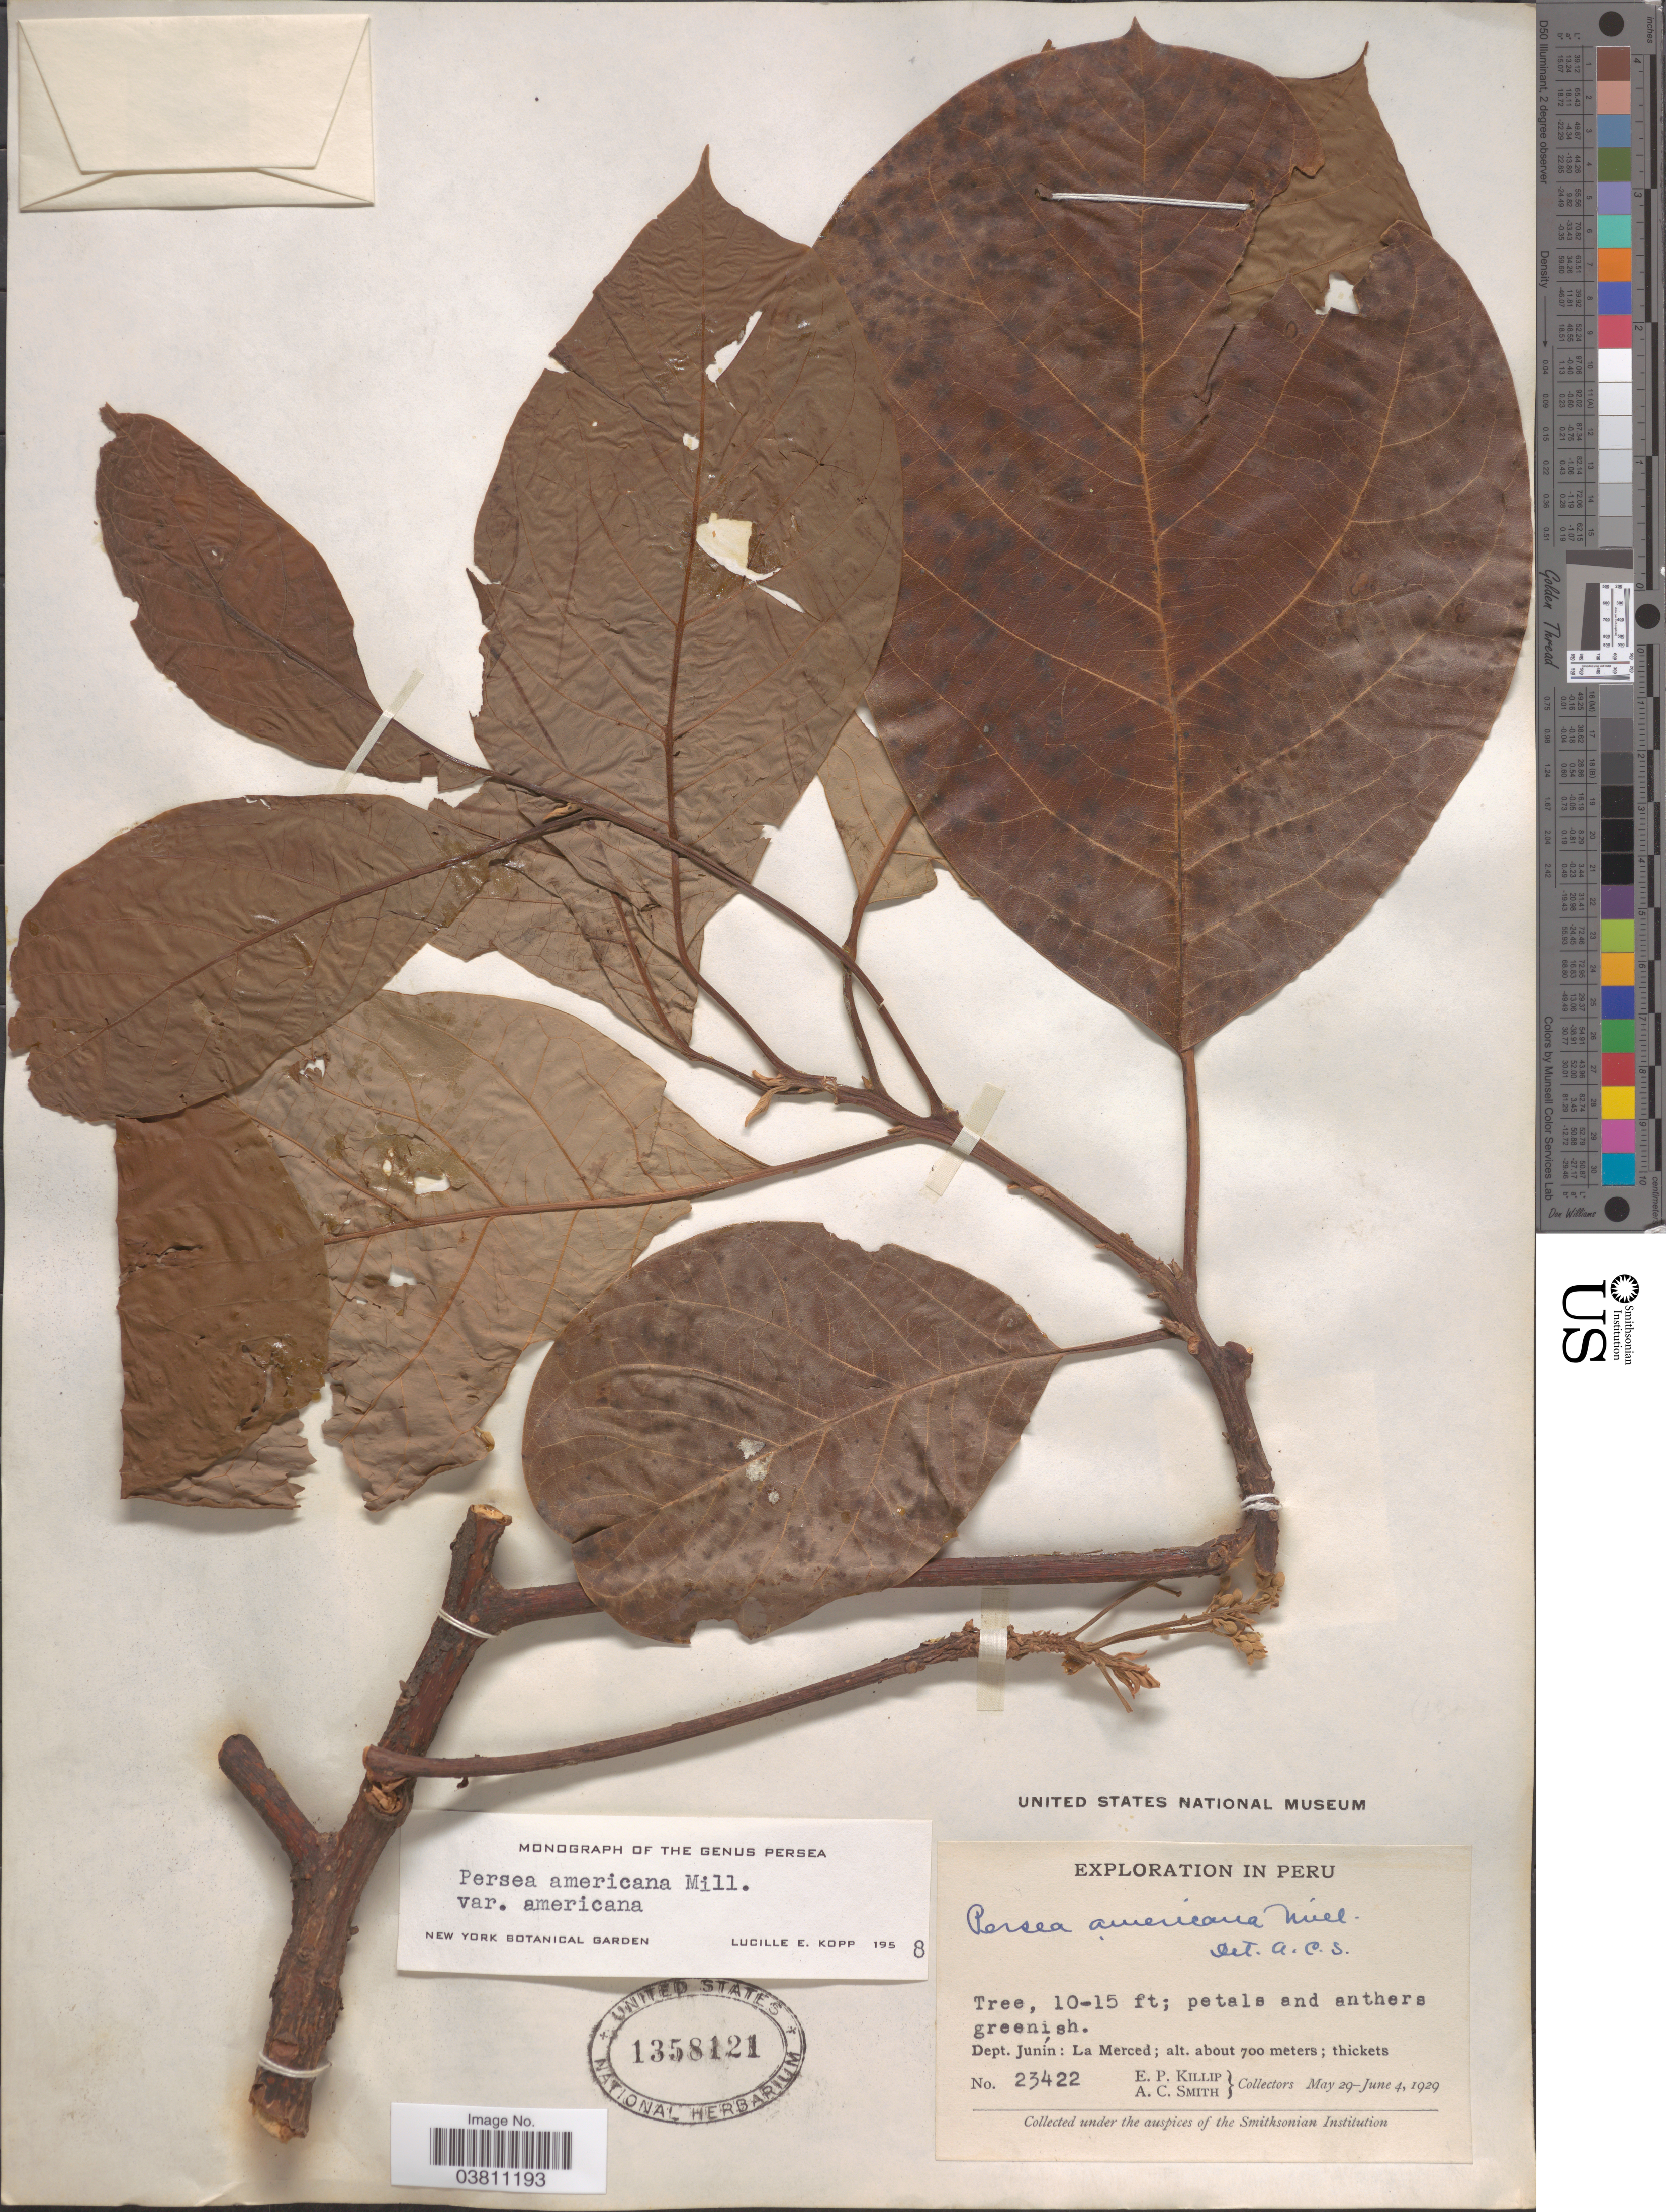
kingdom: Plantae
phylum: Tracheophyta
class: Magnoliopsida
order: Laurales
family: Lauraceae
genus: Persea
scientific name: Persea americana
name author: Mill.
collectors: E. P. Killip & A. C. Smith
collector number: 23422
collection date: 1929-05-29/1929-06-04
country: Peru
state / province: Junín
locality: Dept. Junín: La Merced.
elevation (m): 700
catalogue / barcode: US 1358121